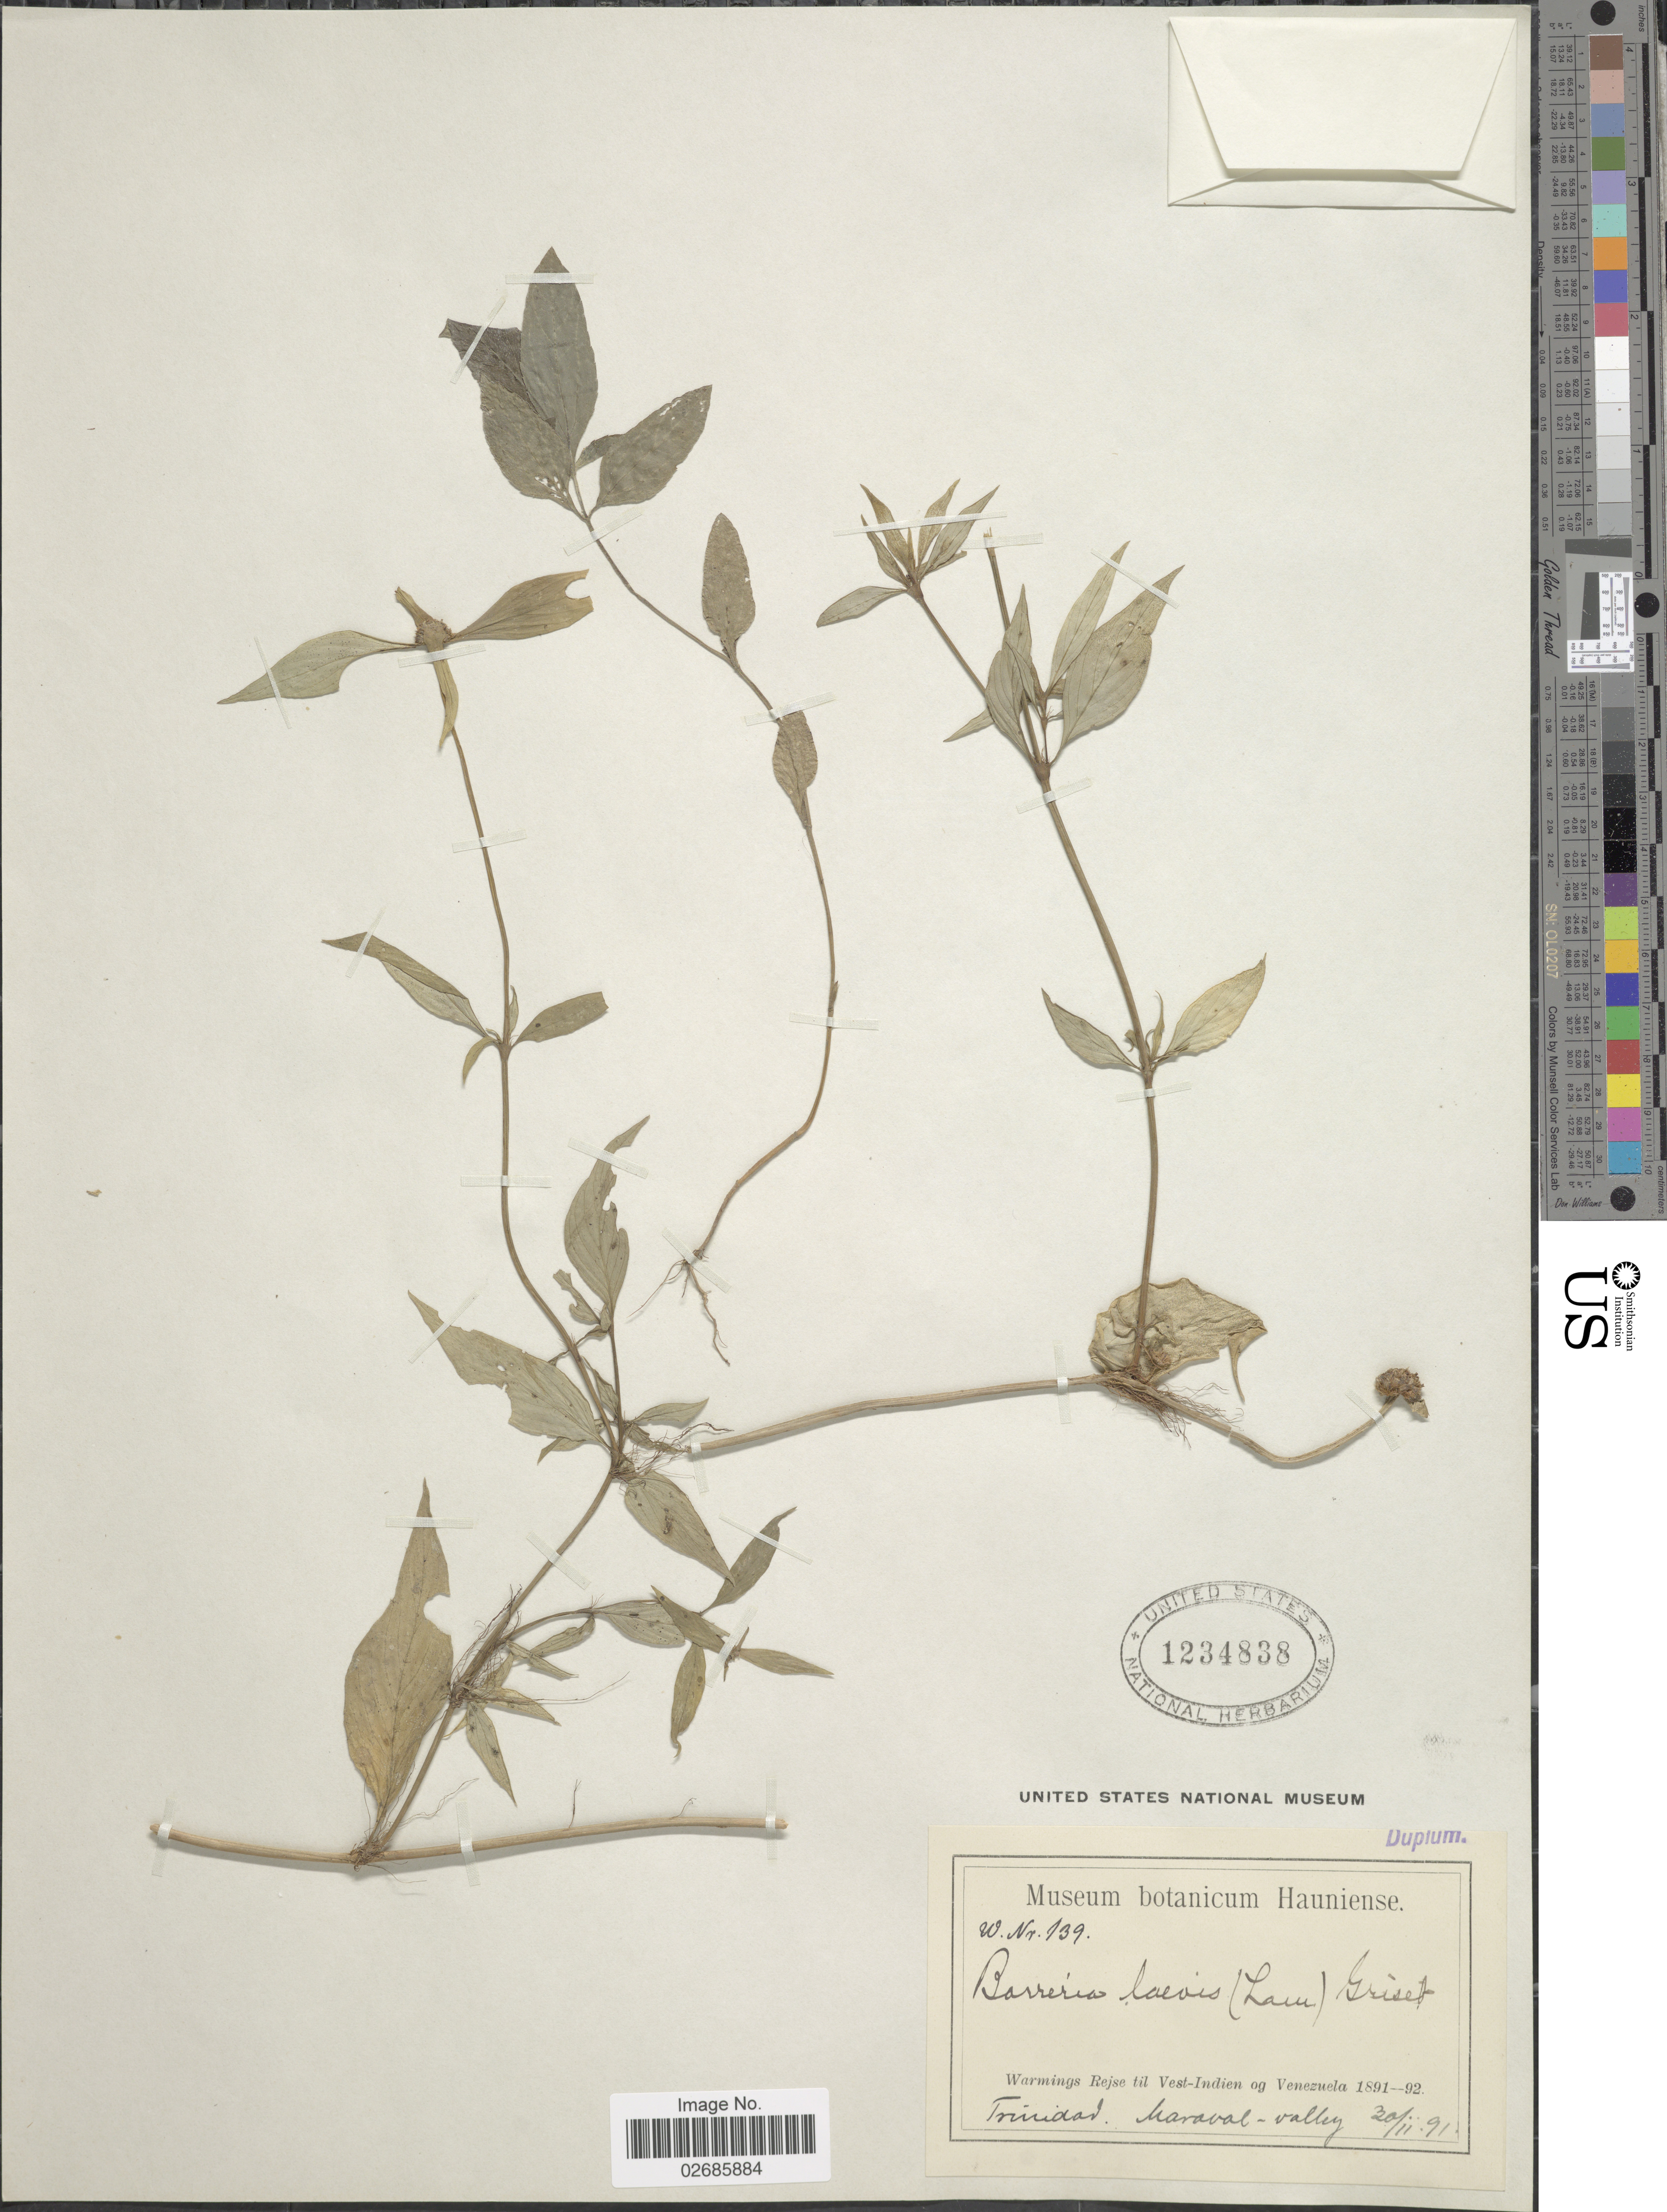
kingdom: Plantae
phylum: Tracheophyta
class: Magnoliopsida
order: Gentianales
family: Rubiaceae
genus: Borreria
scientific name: Borreria assurgens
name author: (Ruiz & Pav.) Griseb.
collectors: -. Warmings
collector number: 139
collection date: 1891-02-20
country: Trinidad and Tobago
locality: Trinidad. Maraval-valley.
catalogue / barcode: US 1234838